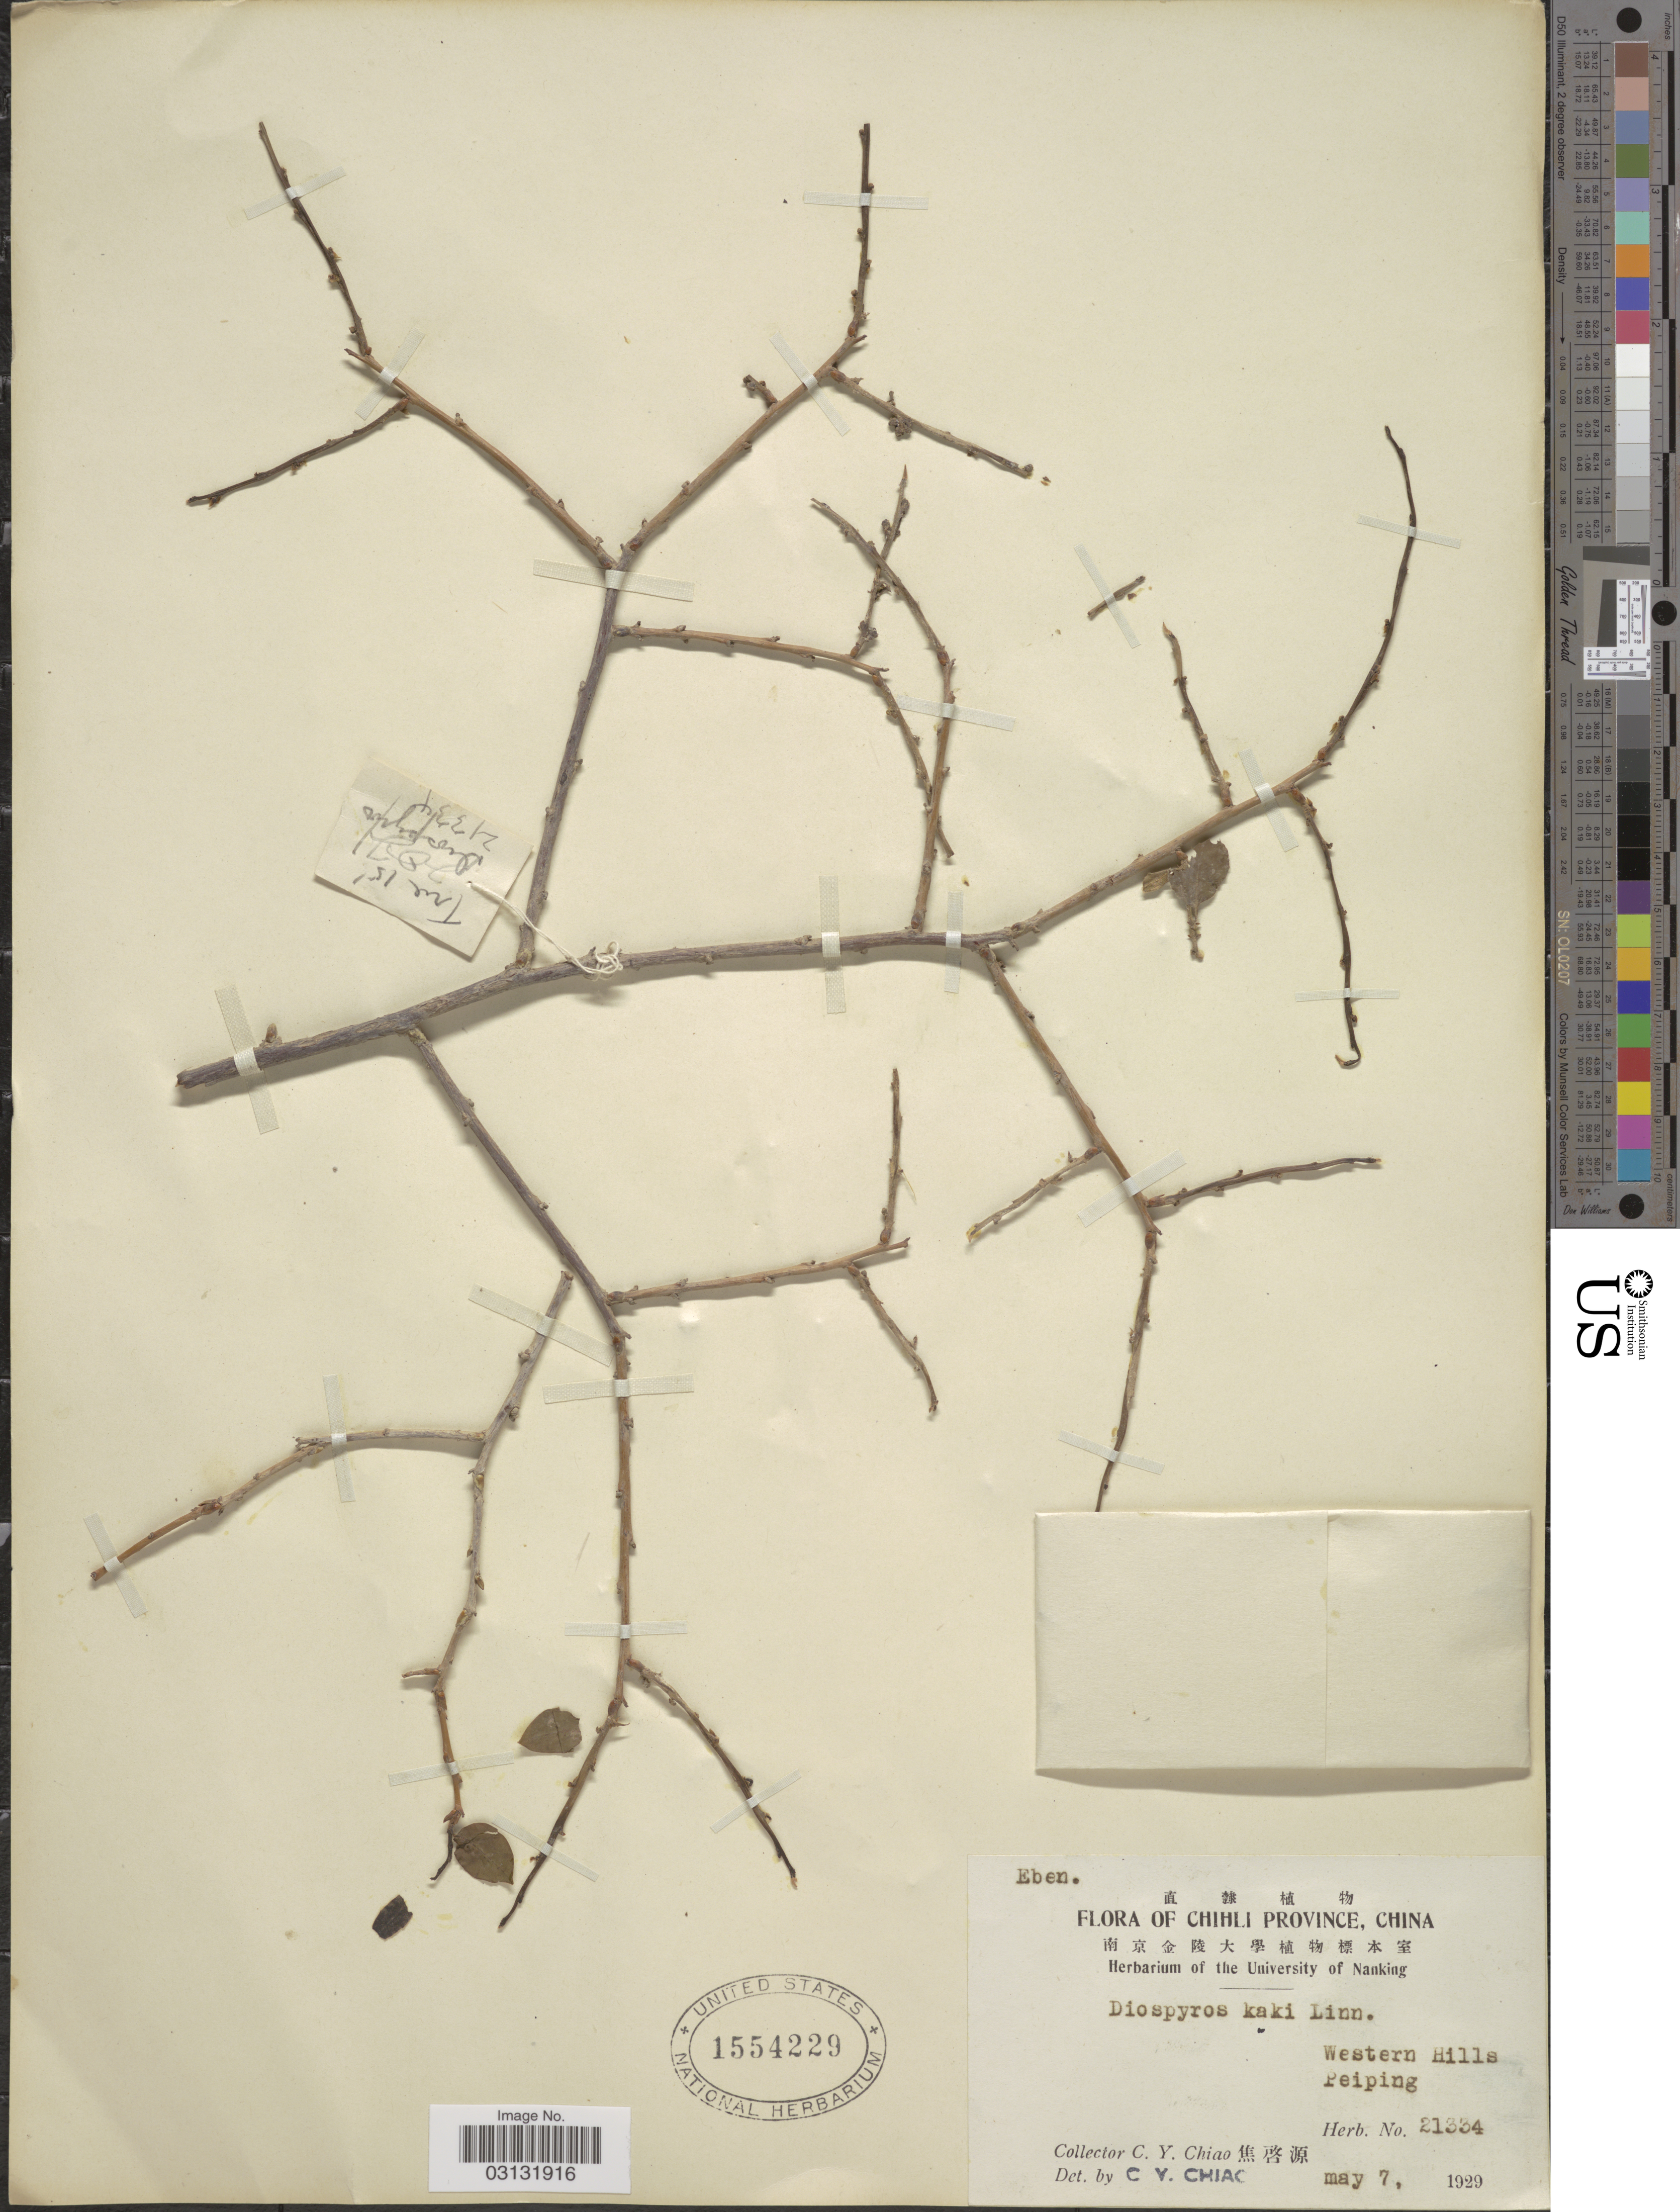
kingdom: Plantae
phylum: Tracheophyta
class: Magnoliopsida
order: Ericales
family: Ebenaceae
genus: Diospyros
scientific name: Diospyros kaki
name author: Thunb.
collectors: C. Y. Chiao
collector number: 21334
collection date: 1929-05-07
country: China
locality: Chihli Province. Western Hills. Peiping.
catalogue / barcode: US 1554229